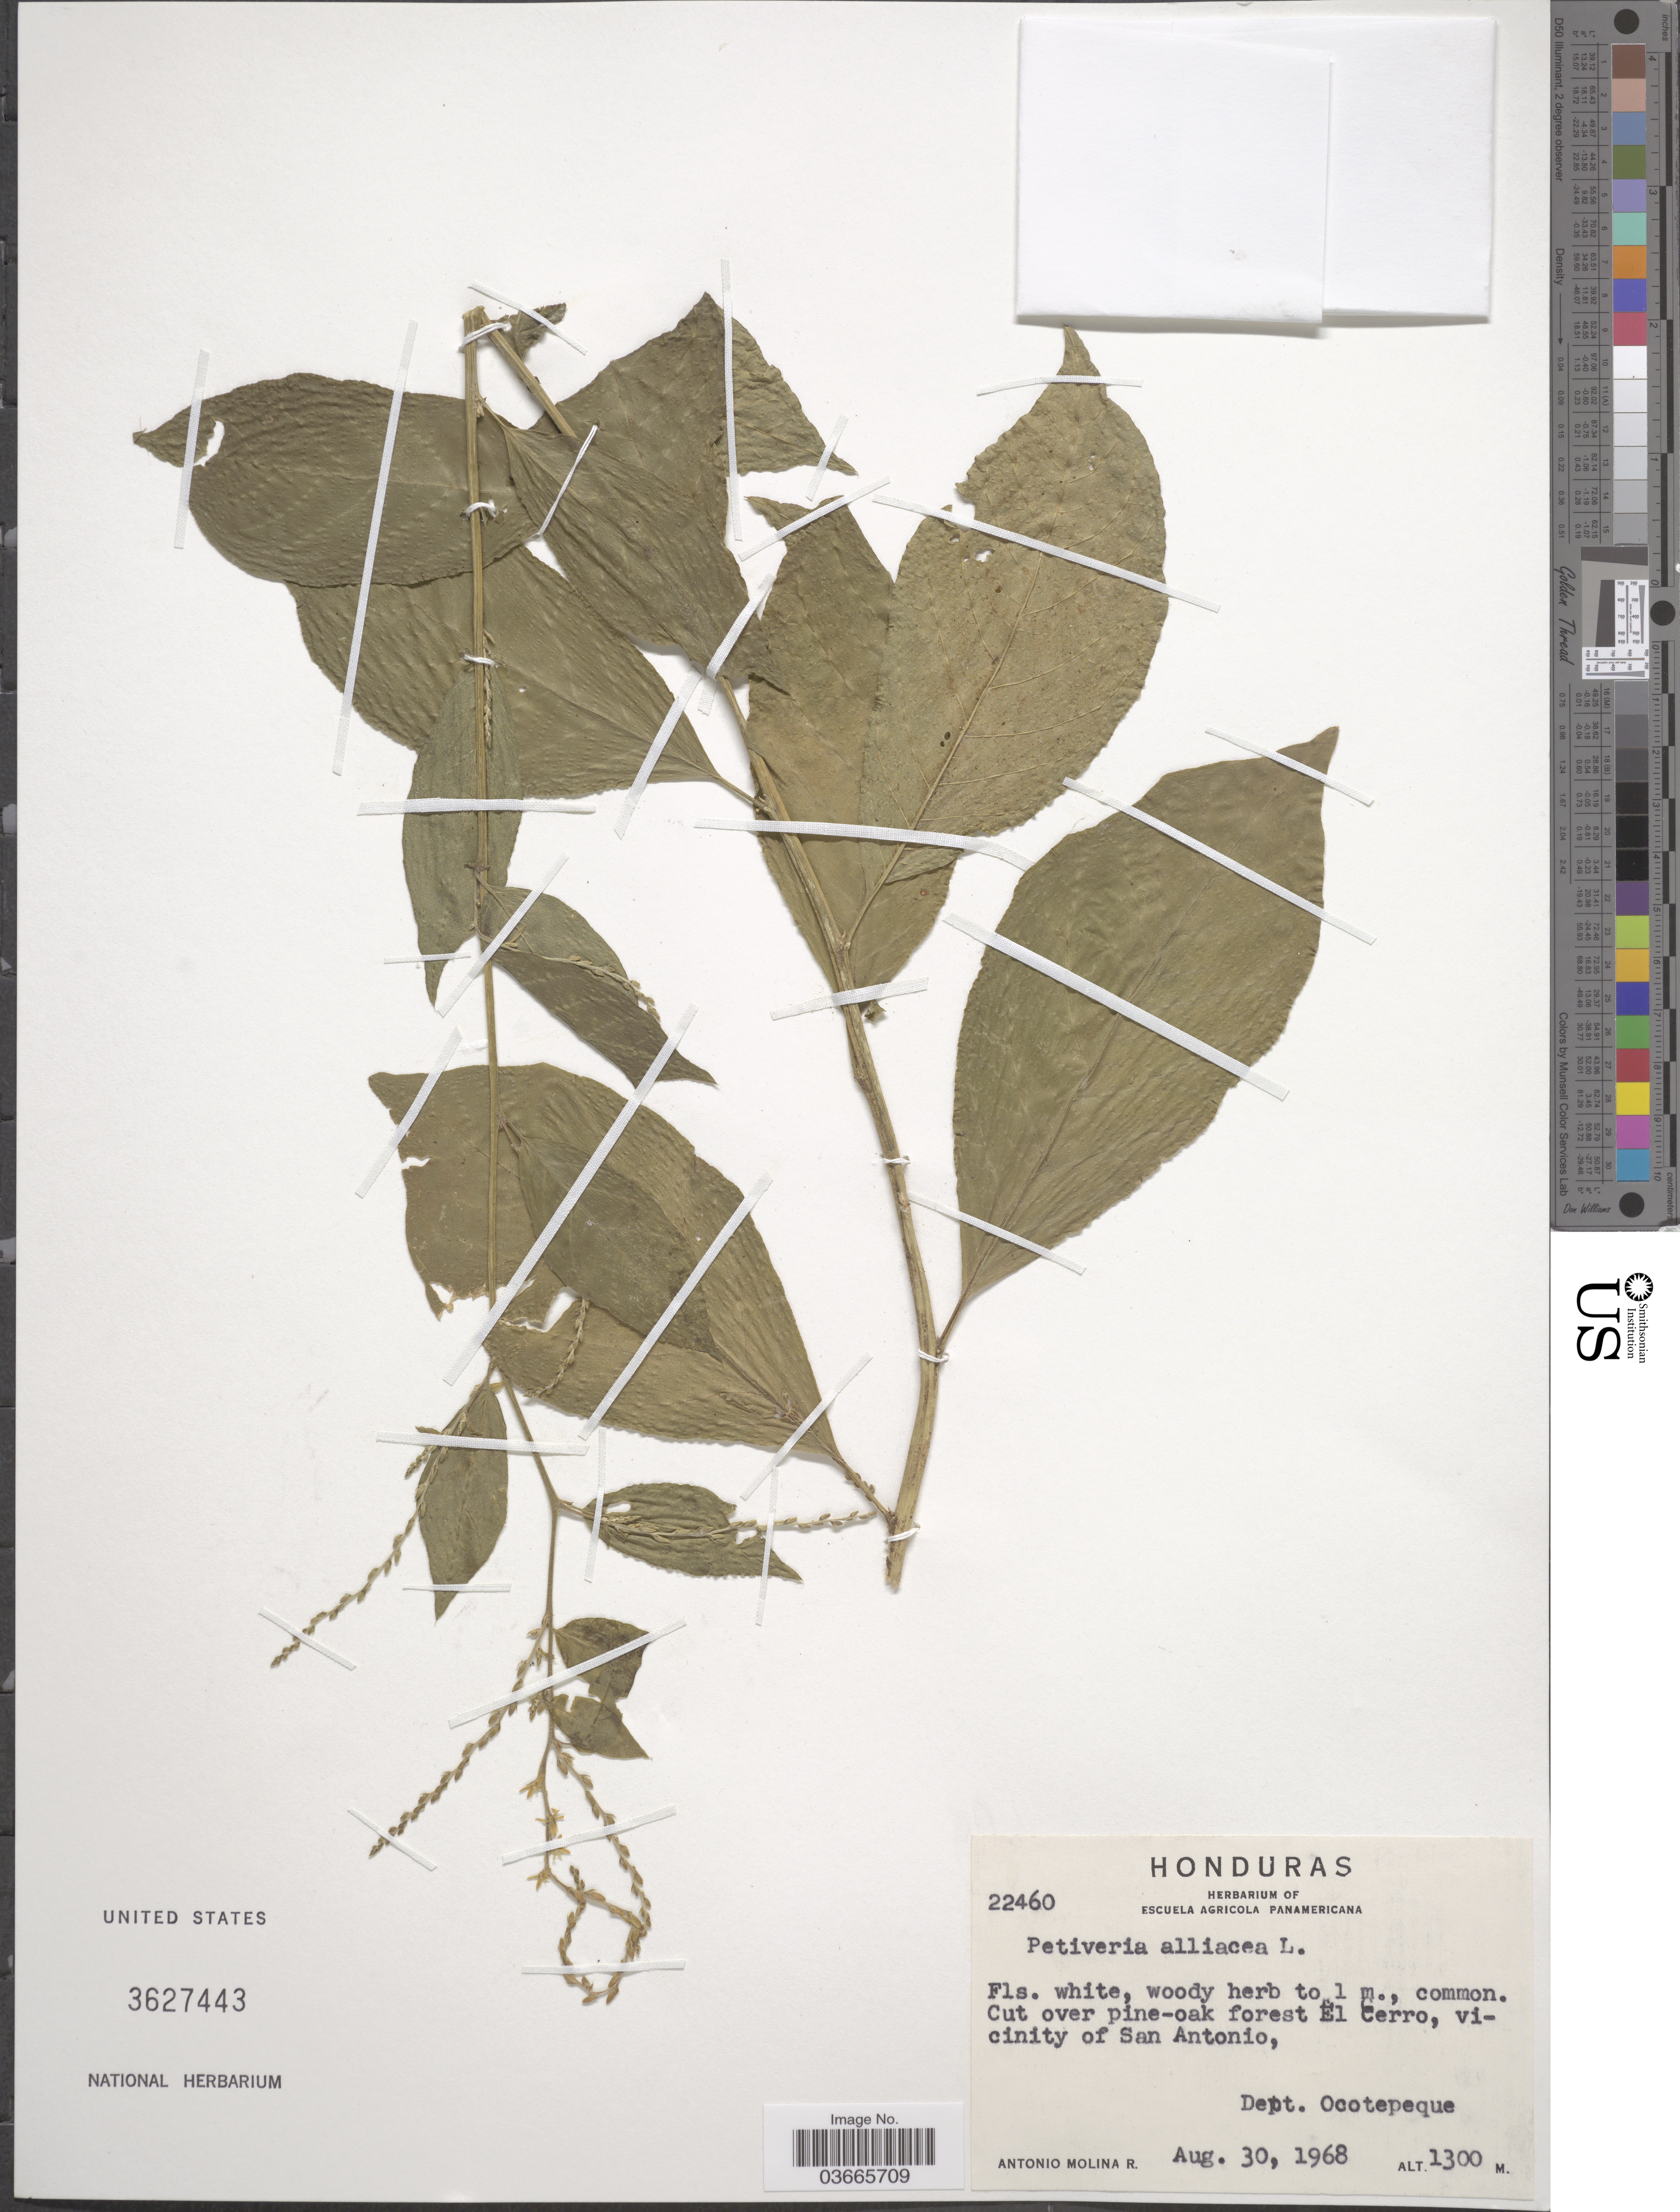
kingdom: Plantae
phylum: Tracheophyta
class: Magnoliopsida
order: Caryophyllales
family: Phytolaccaceae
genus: Petiveria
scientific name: Petiveria alliacea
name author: L.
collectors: A. Molina R.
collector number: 22460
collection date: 1968-08-30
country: Honduras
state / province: Ocotepeque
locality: El Cerro, vicinity of San Antonio, Dept. Ocotepeque.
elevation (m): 1300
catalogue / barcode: US 3627443